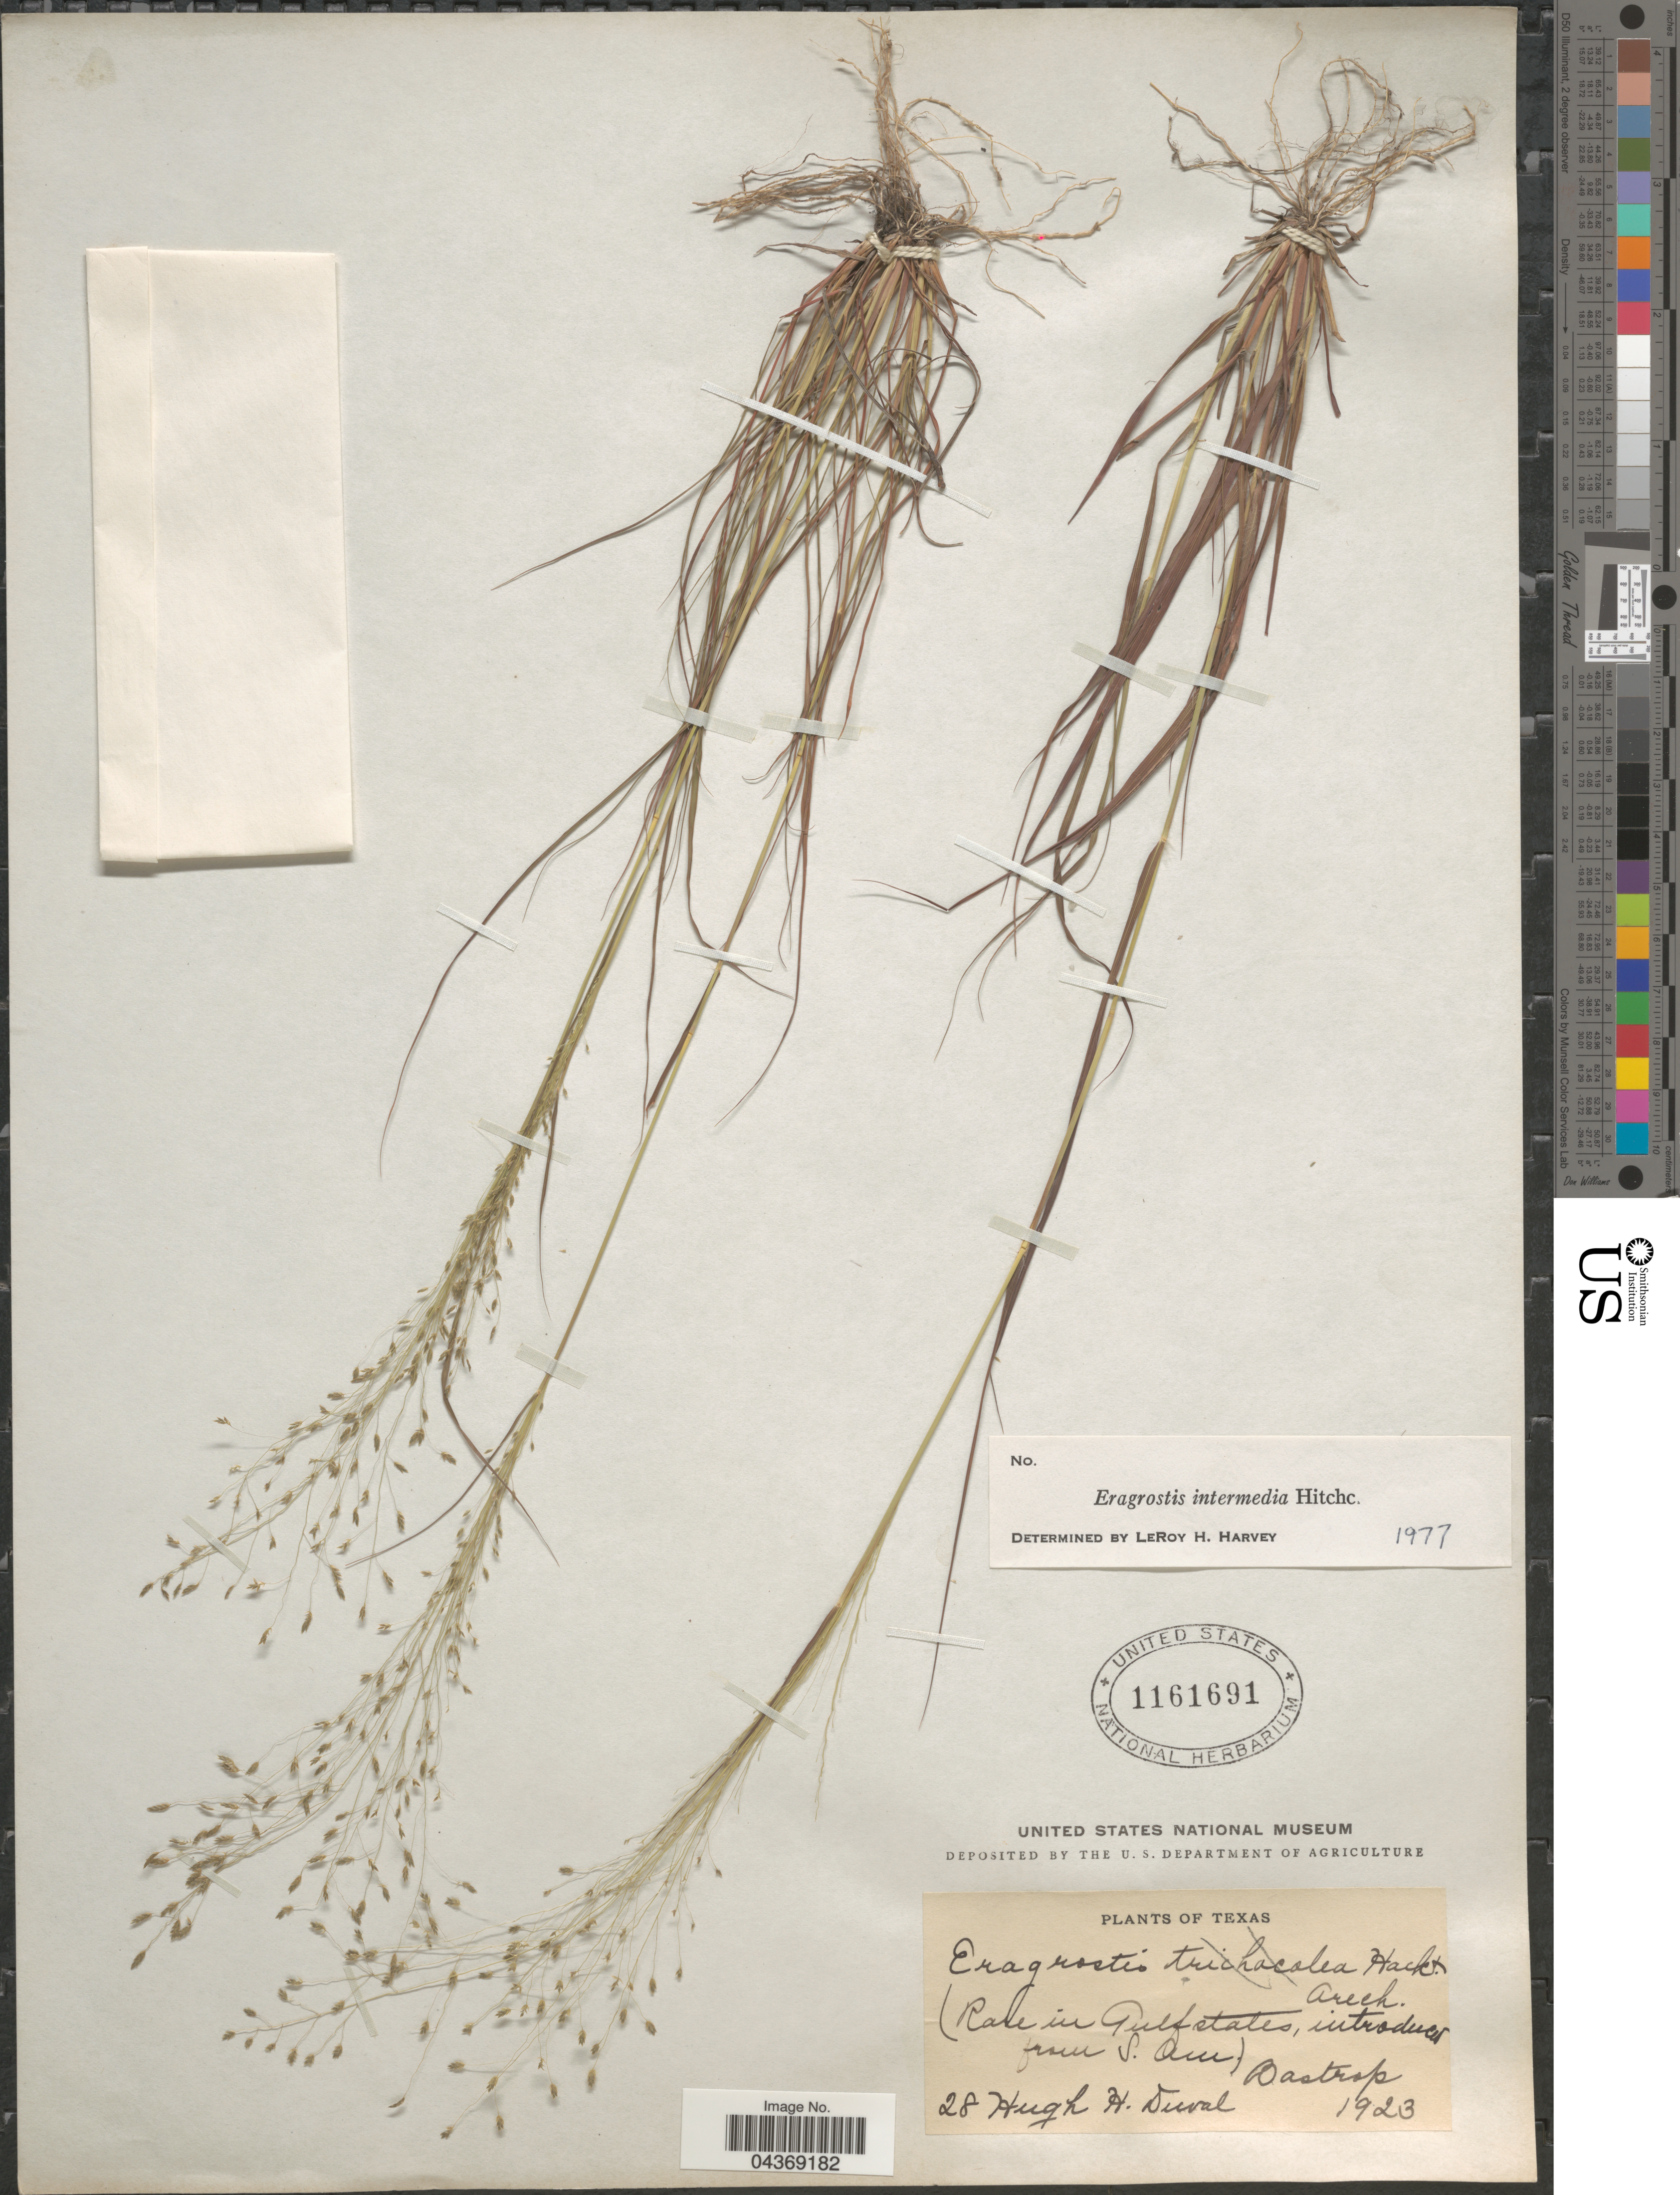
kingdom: Plantae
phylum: Tracheophyta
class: Liliopsida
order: Poales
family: Poaceae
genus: Eragrostis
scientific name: Eragrostis intermedia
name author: Hitchc.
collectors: H. Duval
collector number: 28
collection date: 1923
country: United States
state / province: Texas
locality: Bastrop.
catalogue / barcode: US 1161691